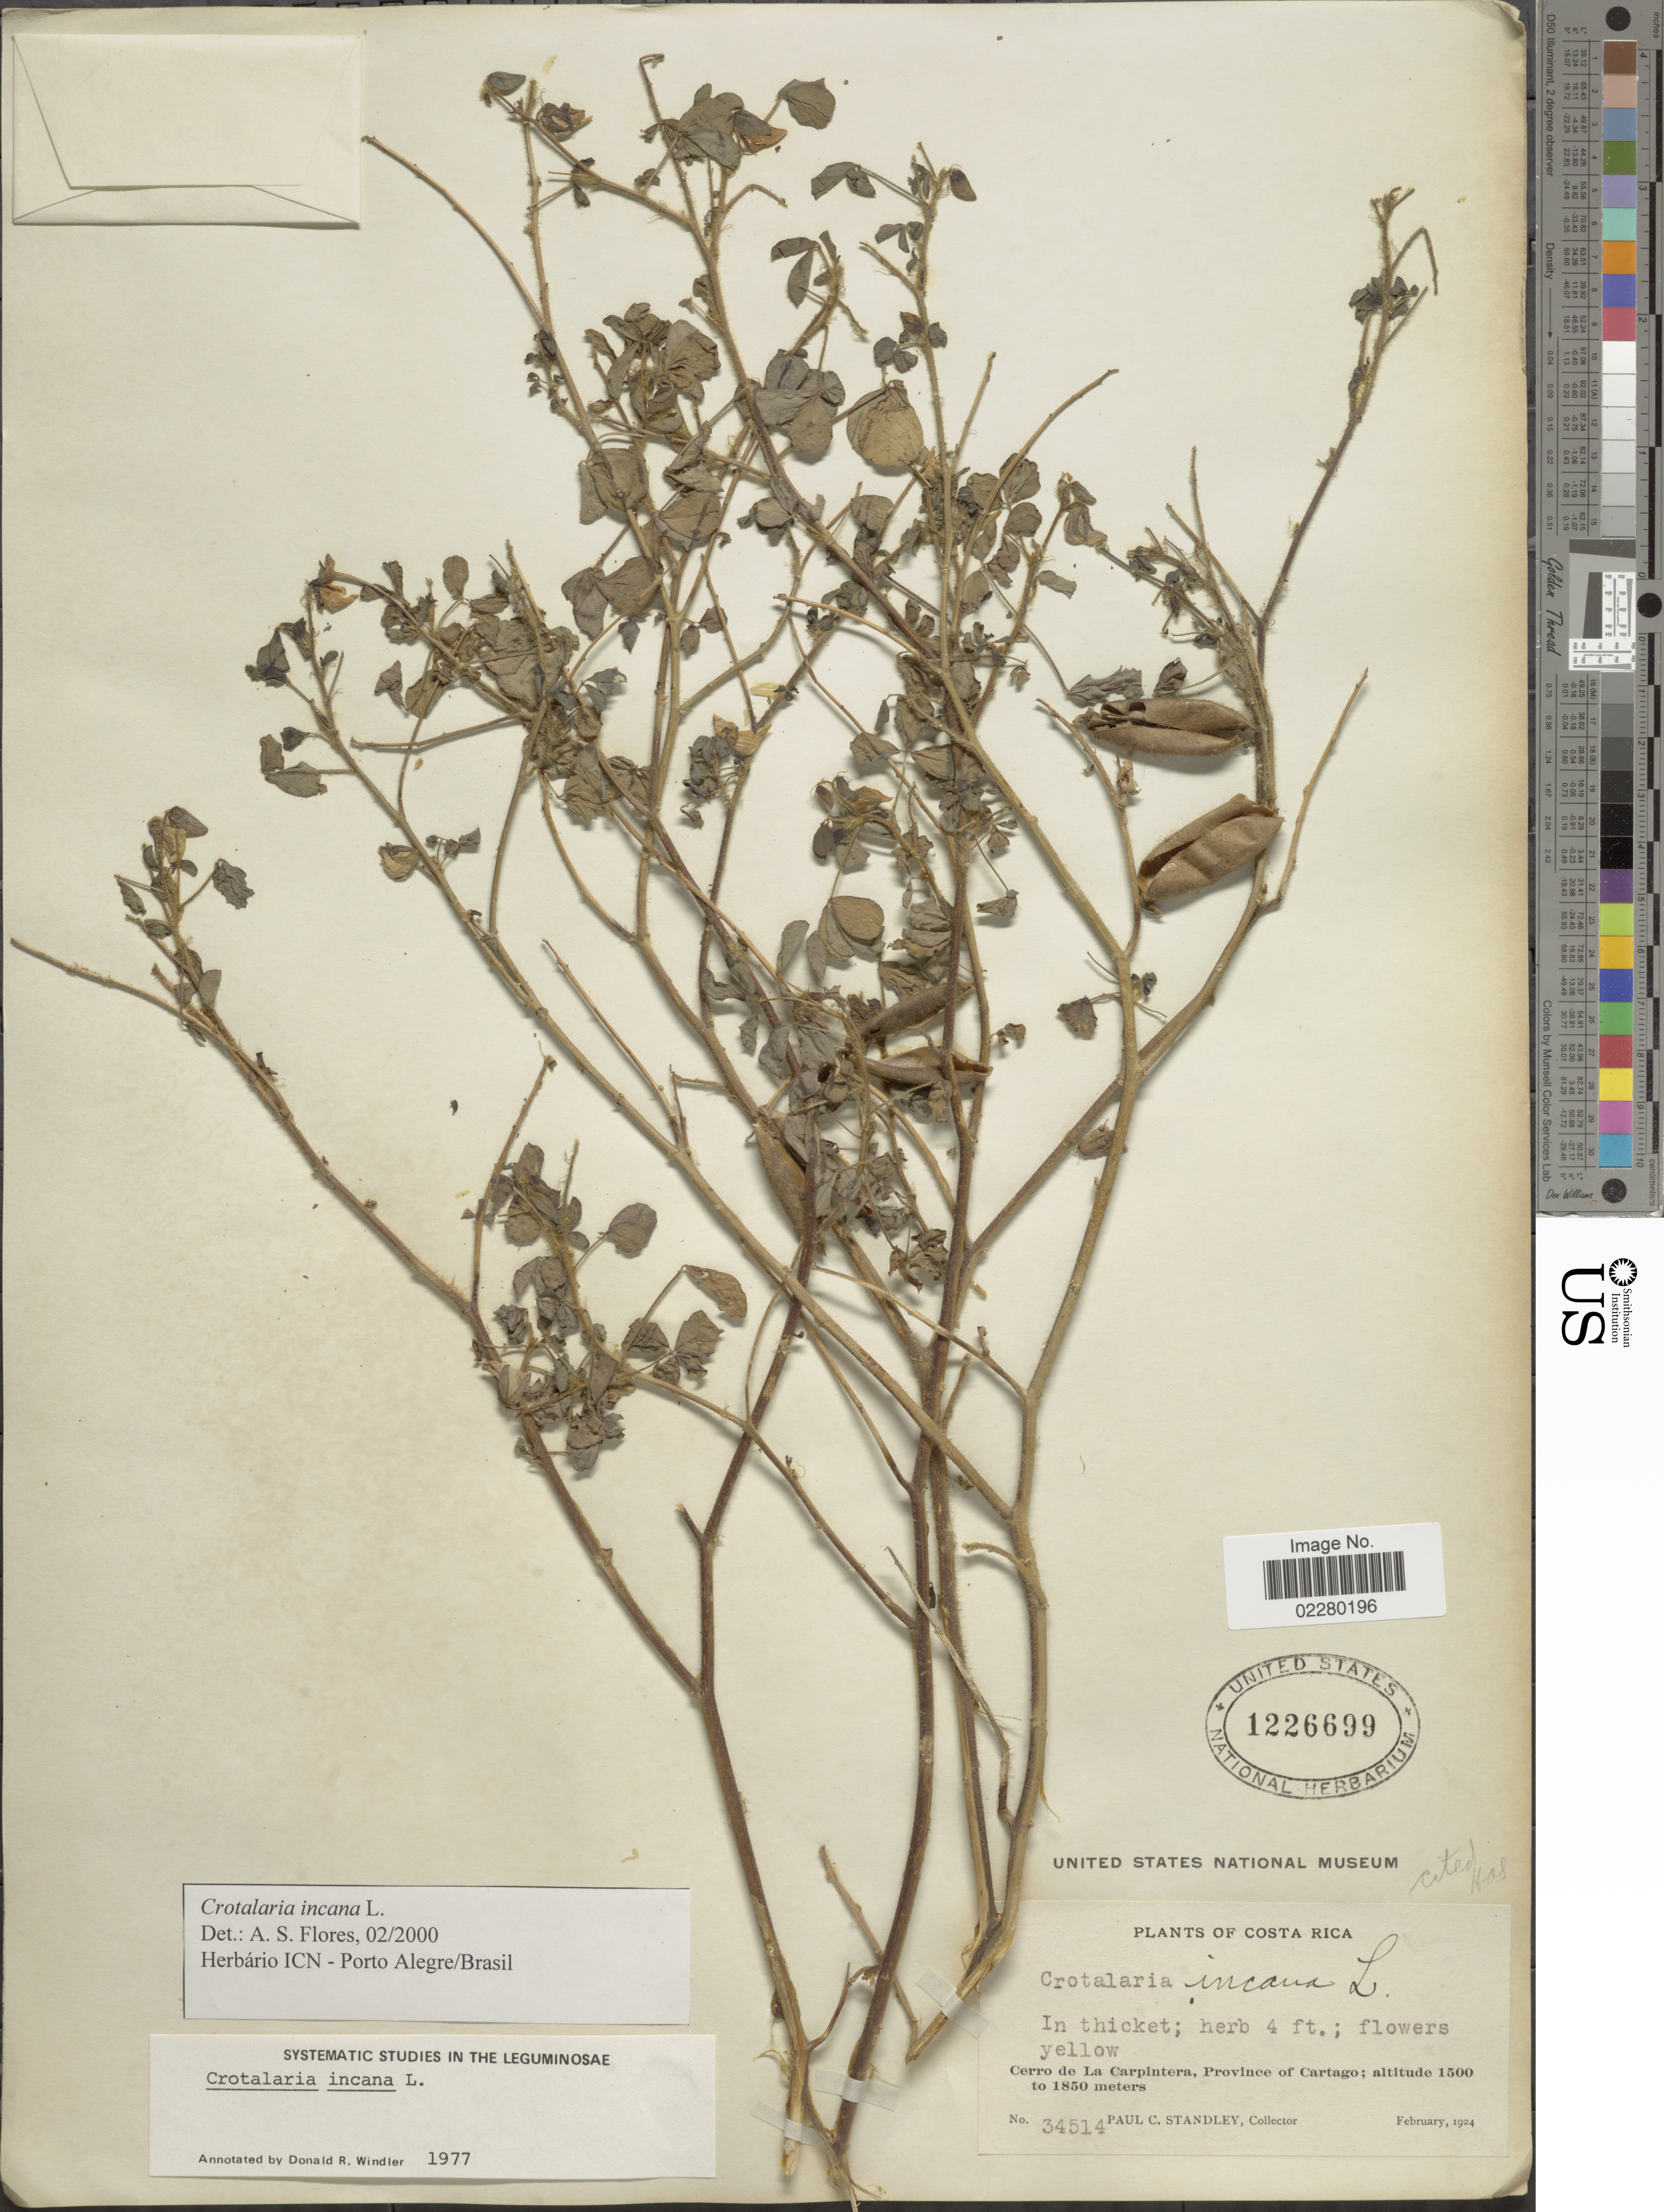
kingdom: Plantae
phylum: Tracheophyta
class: Magnoliopsida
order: Fabales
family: Fabaceae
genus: Crotalaria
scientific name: Crotalaria incana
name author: L.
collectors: P. C. Standley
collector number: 34514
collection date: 1924-02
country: Costa Rica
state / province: Cartago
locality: Cerro de La Carpintera, Province of Cartago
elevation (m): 1500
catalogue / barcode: US 1226699